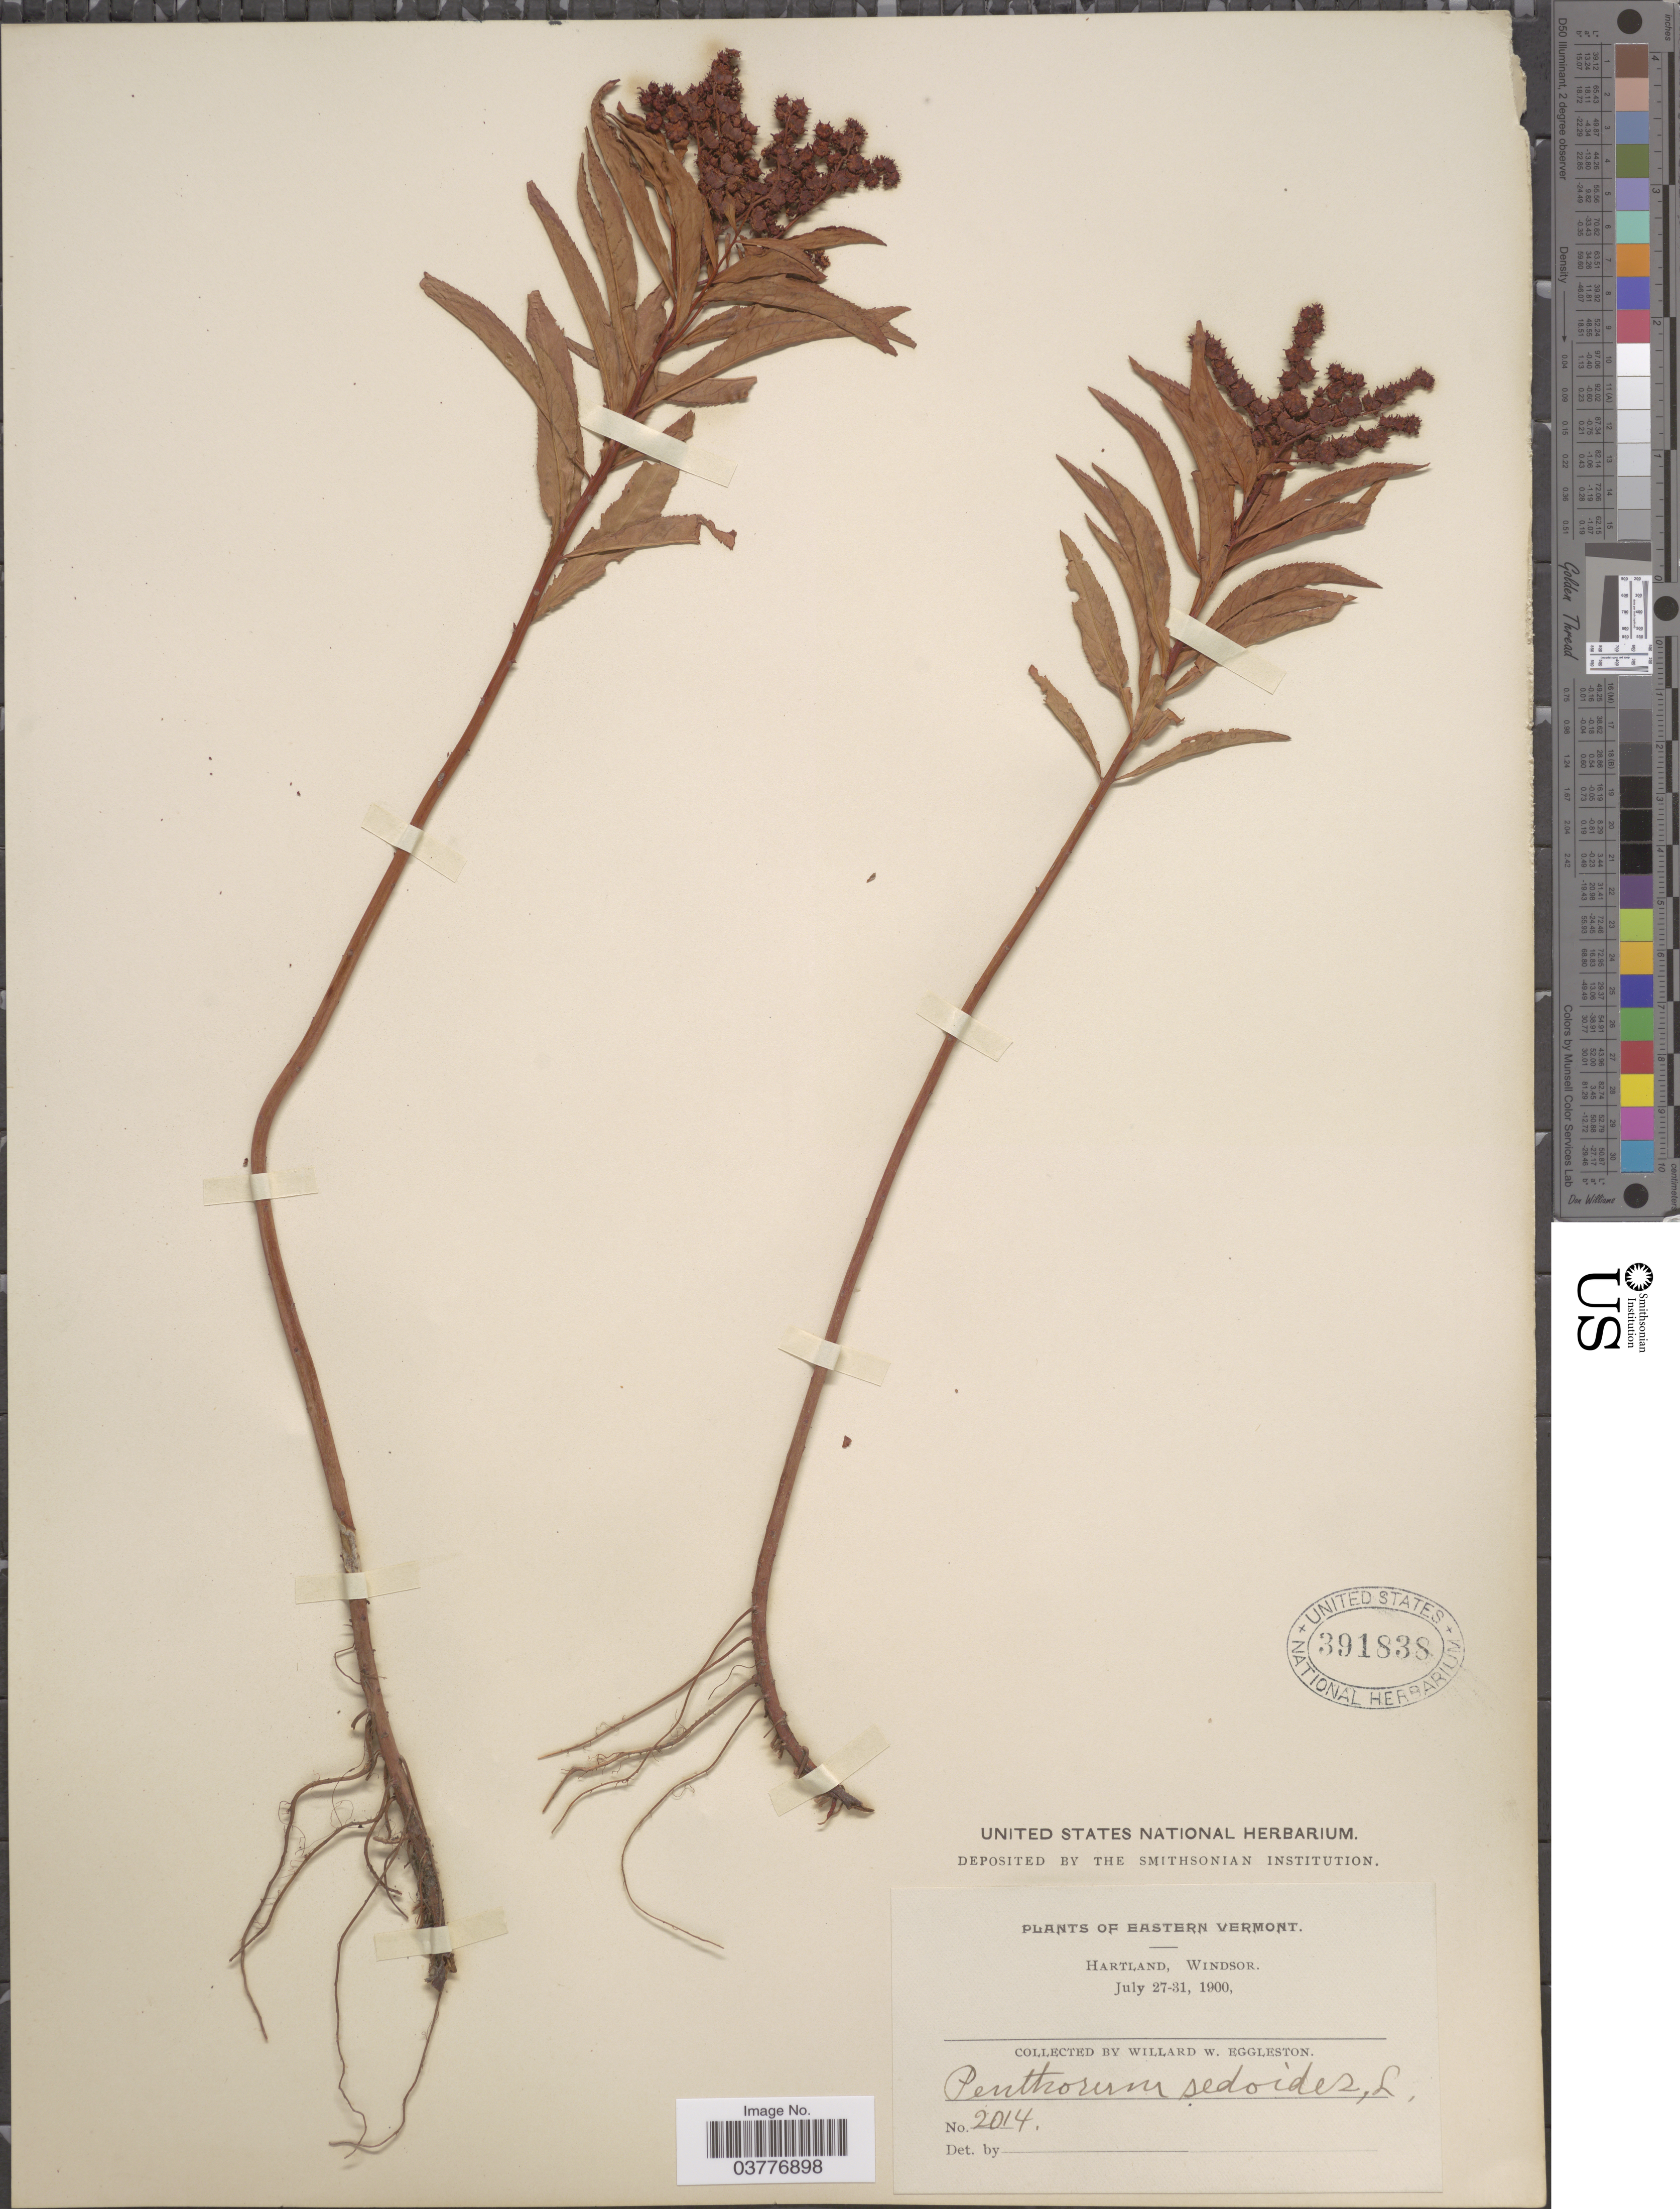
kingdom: Plantae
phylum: Tracheophyta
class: Magnoliopsida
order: Saxifragales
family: Penthoraceae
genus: Penthorum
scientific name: Penthorum sedoides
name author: L.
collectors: W. W. Eggleston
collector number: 2014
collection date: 1900-07-27/1900-07-31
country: United States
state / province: Vermont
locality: Eastern Vermont. Hartland, Windsor.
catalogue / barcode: US 391838